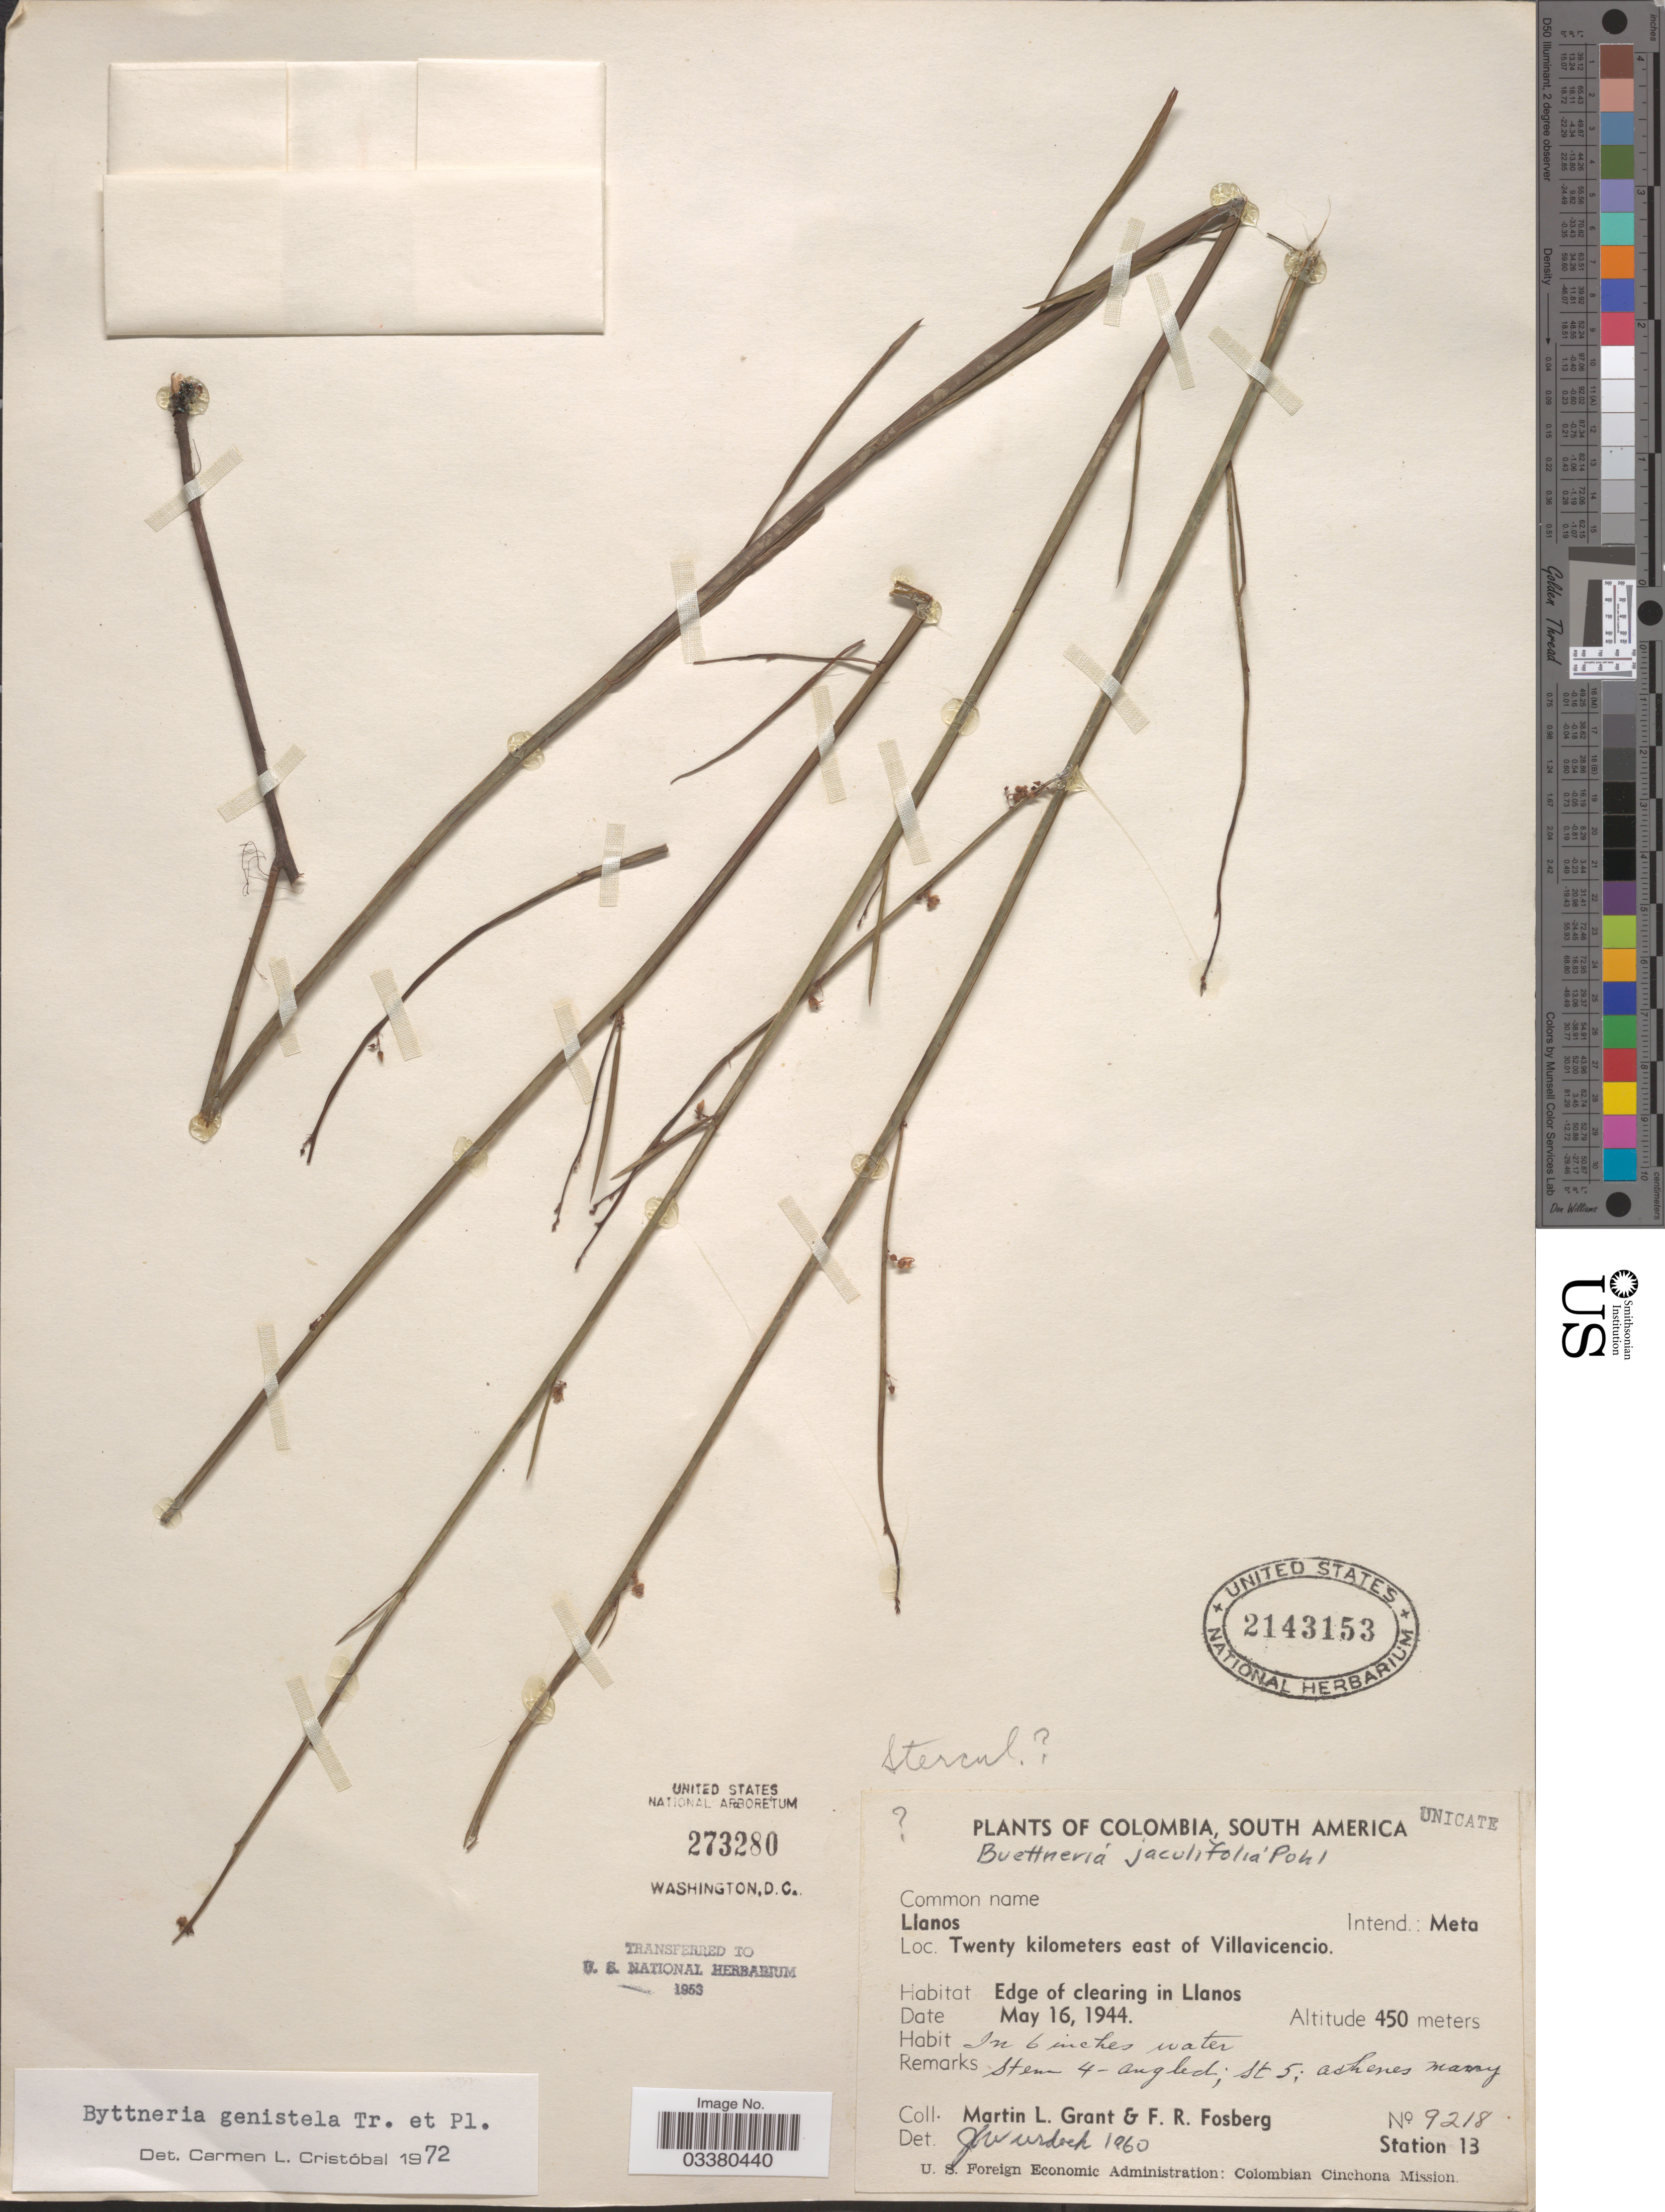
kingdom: Plantae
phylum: Tracheophyta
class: Magnoliopsida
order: Malvales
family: Malvaceae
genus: Byttneria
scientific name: Byttneria genistella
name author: Triana & Planch.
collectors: M. L. Grant & F. R. Fosberg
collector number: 9218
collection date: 1944-05-16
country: Colombia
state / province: Meta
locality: Intend.: Meta. Twenty kilometers east of Villavicencio. Edge of clearing in Llanos. Station 13. [unsure placement]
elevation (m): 450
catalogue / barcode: US 2143153